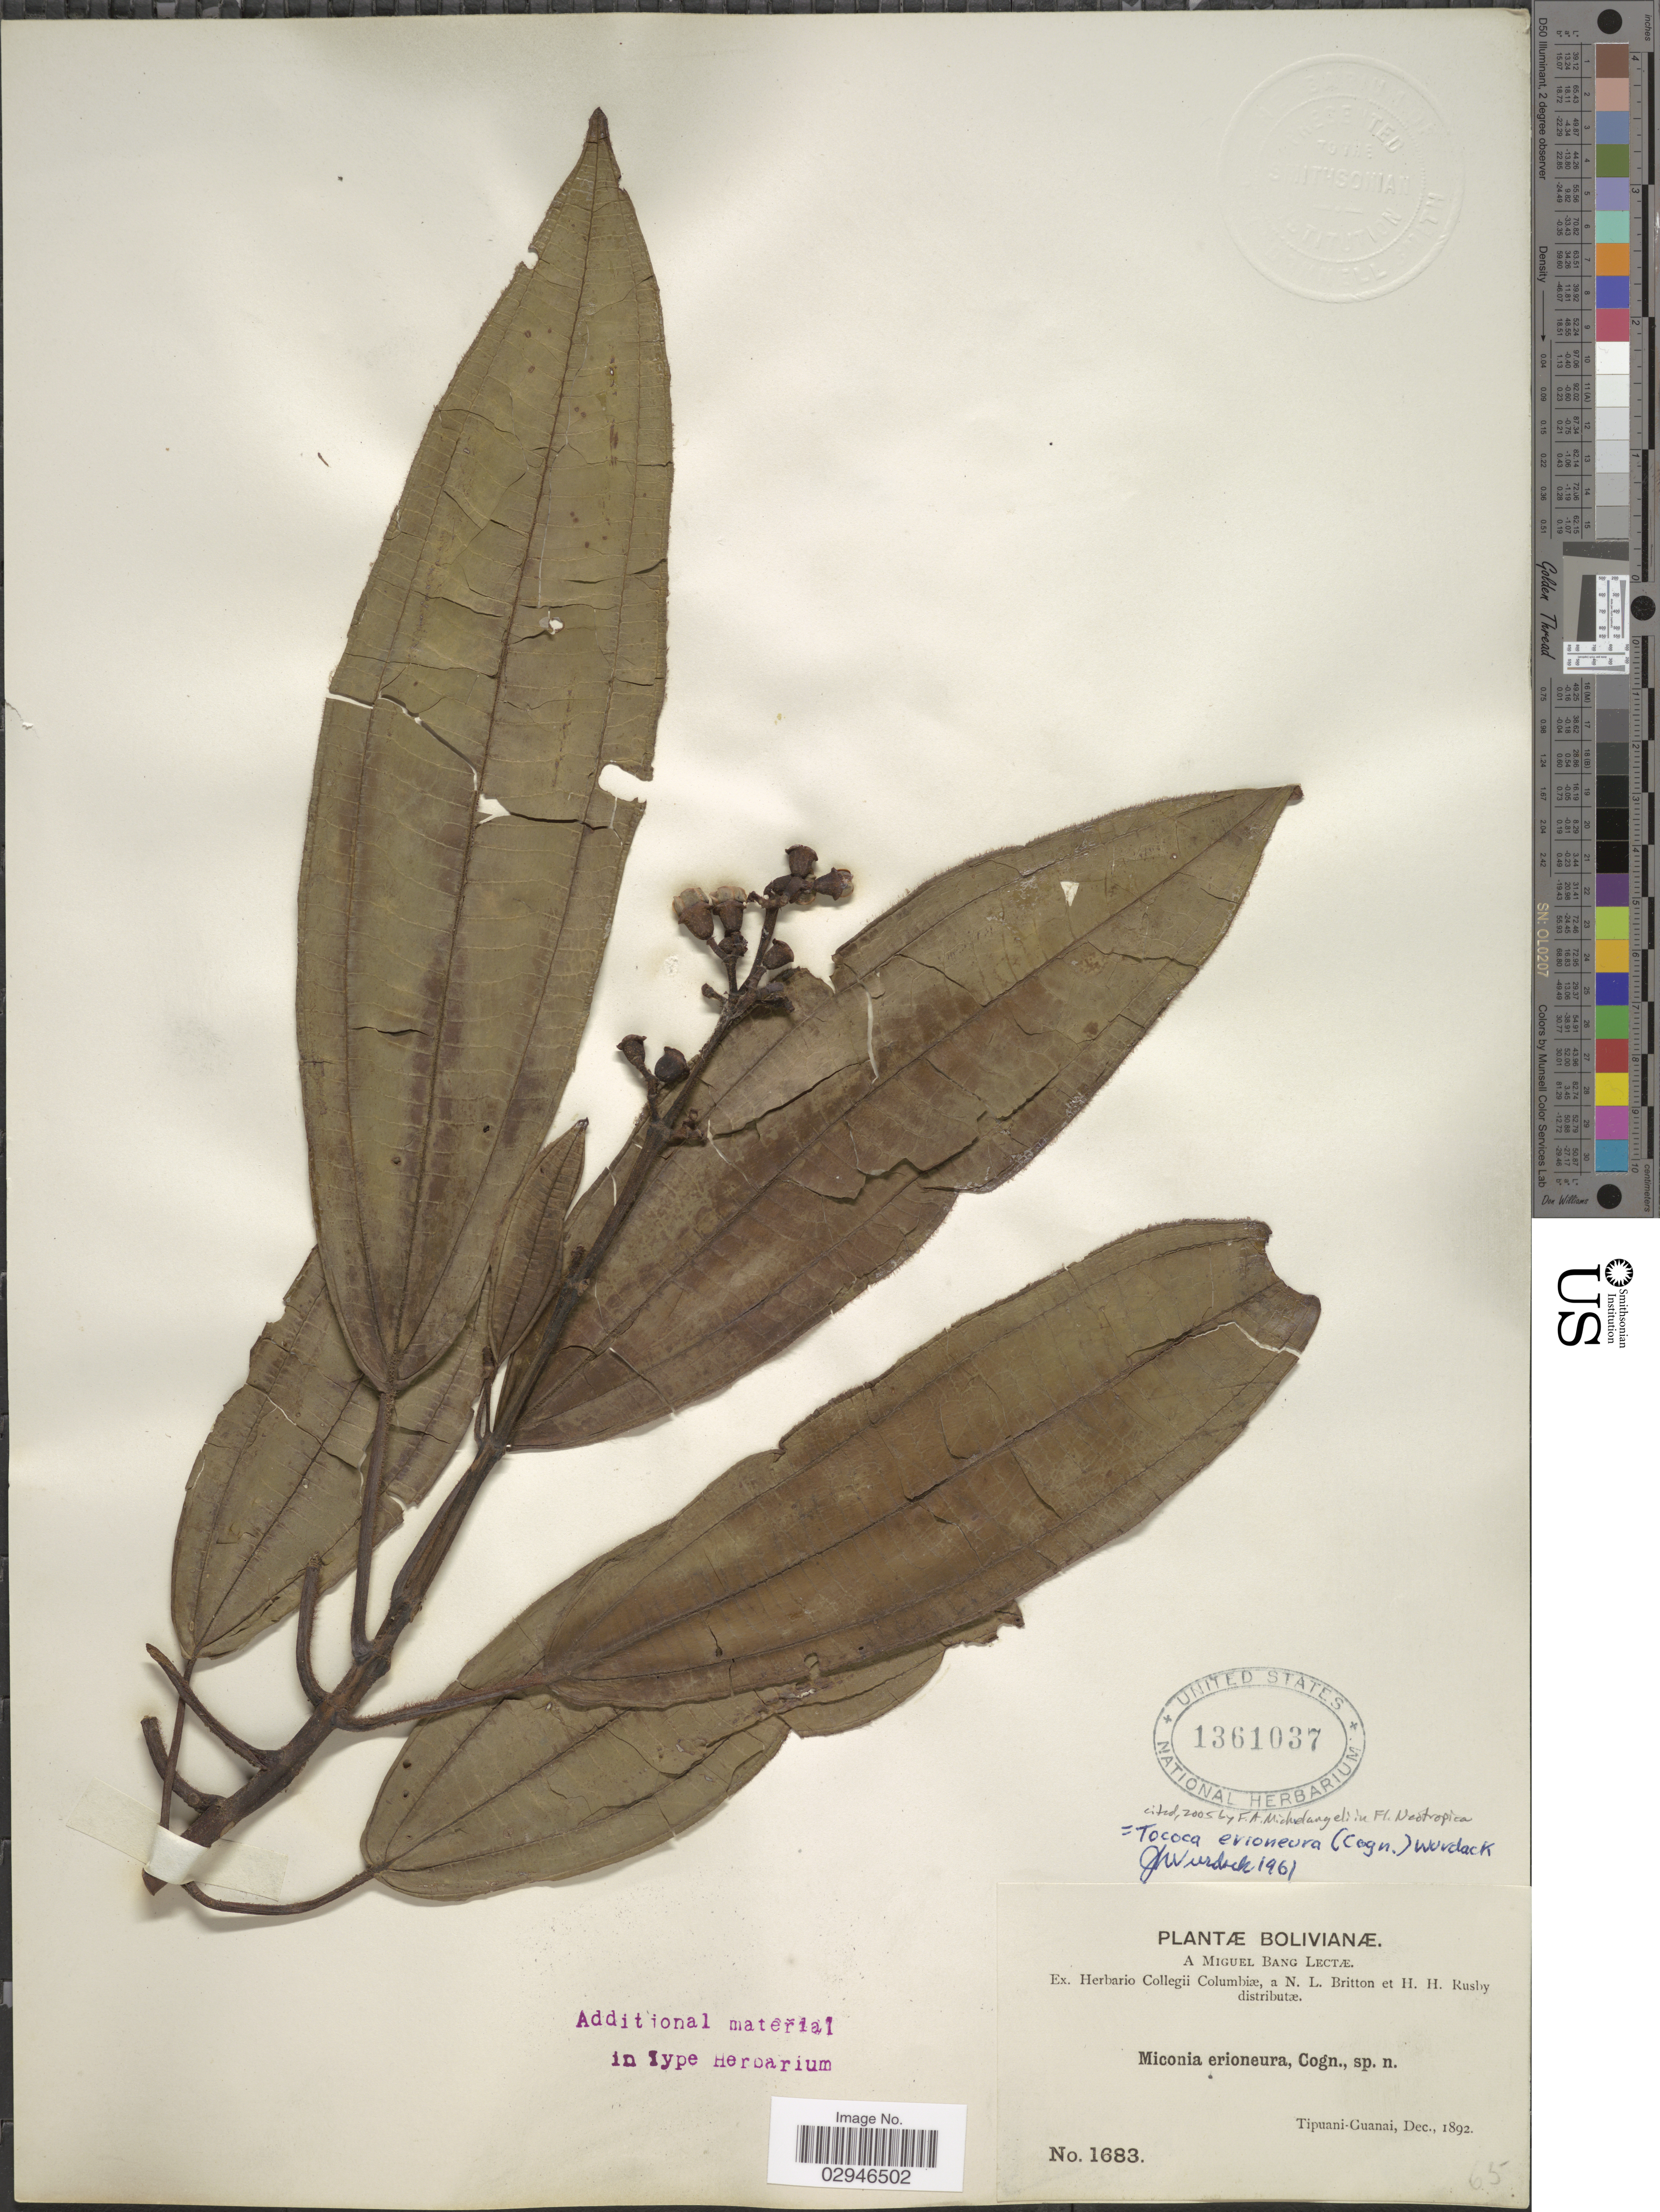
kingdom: Plantae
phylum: Tracheophyta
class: Magnoliopsida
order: Myrtales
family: Melastomataceae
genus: Tococa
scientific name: Tococa erioneura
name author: (Cogn.) Wurdack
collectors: M. Bang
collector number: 1683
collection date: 1892-12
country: Bolivia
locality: Tipuani-Guanai.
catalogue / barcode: US 1361037